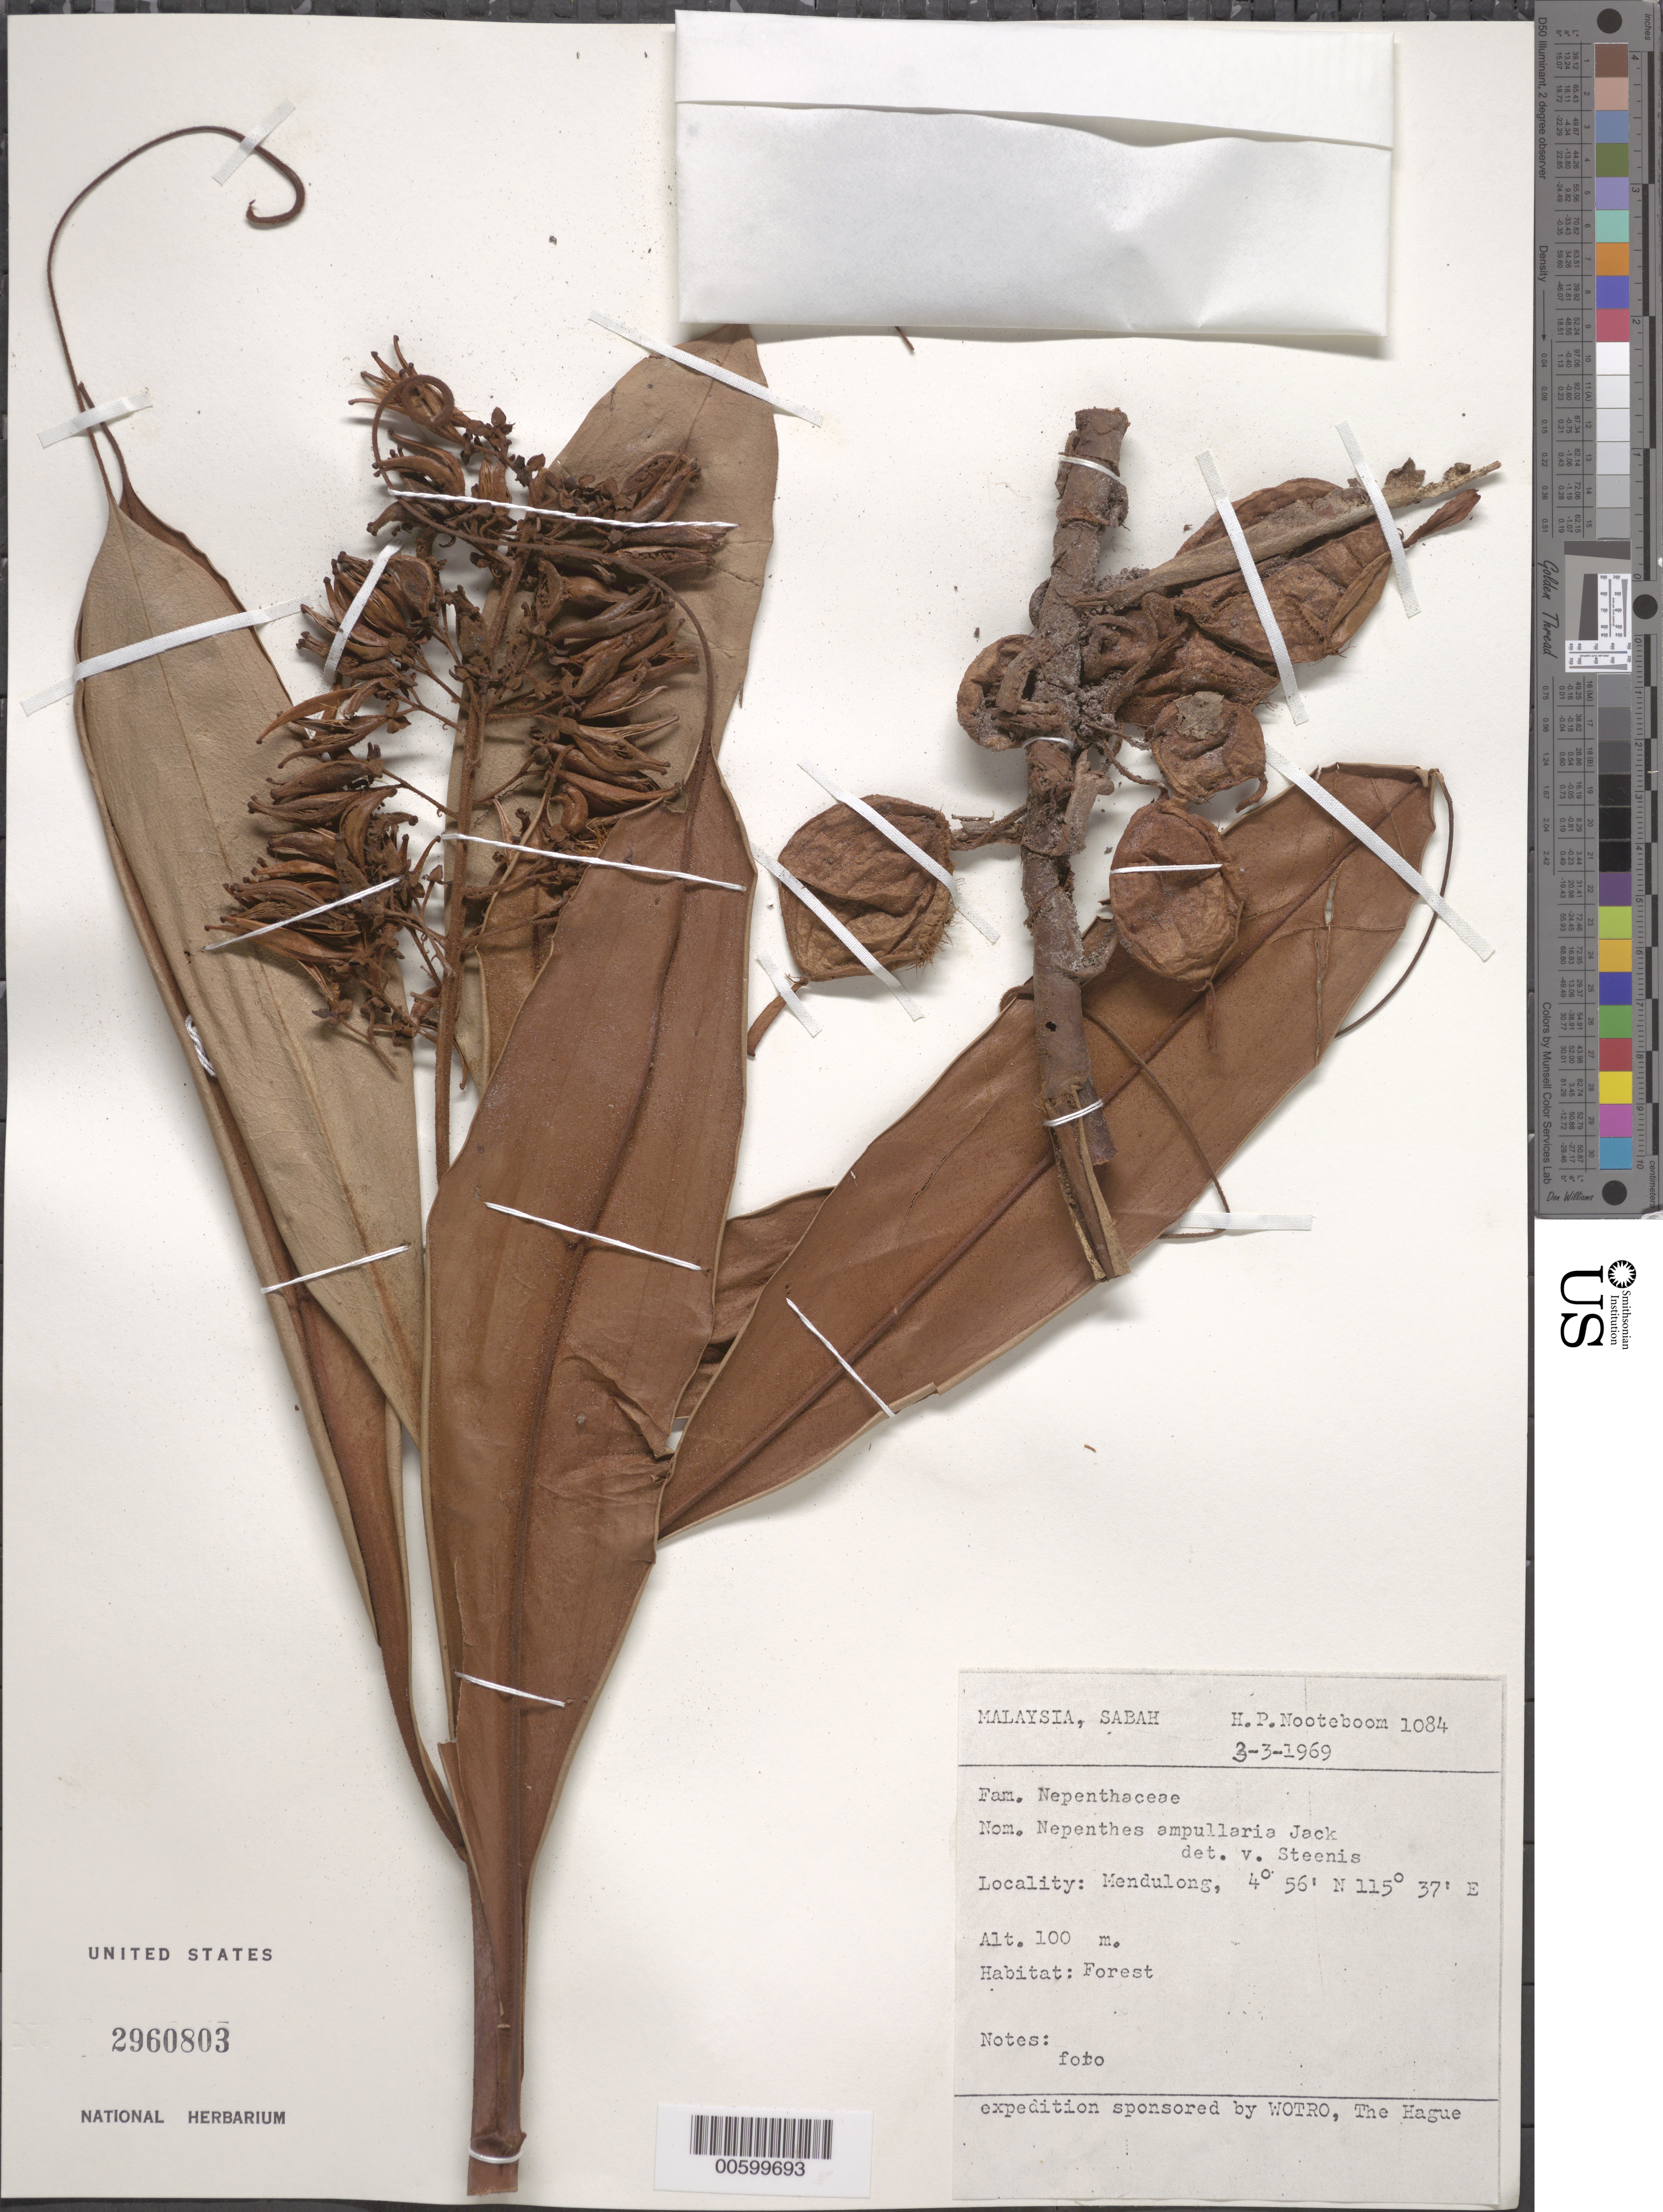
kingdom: Plantae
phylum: Tracheophyta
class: Magnoliopsida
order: Caryophyllales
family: Nepenthaceae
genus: Nepenthes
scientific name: Nepenthes ampullaria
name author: Jack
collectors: H. P. Nooteboom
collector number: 1084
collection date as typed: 03 Mar 1969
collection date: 1969-03-03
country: Malaysia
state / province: Sabah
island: Borneo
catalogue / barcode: US 2960803